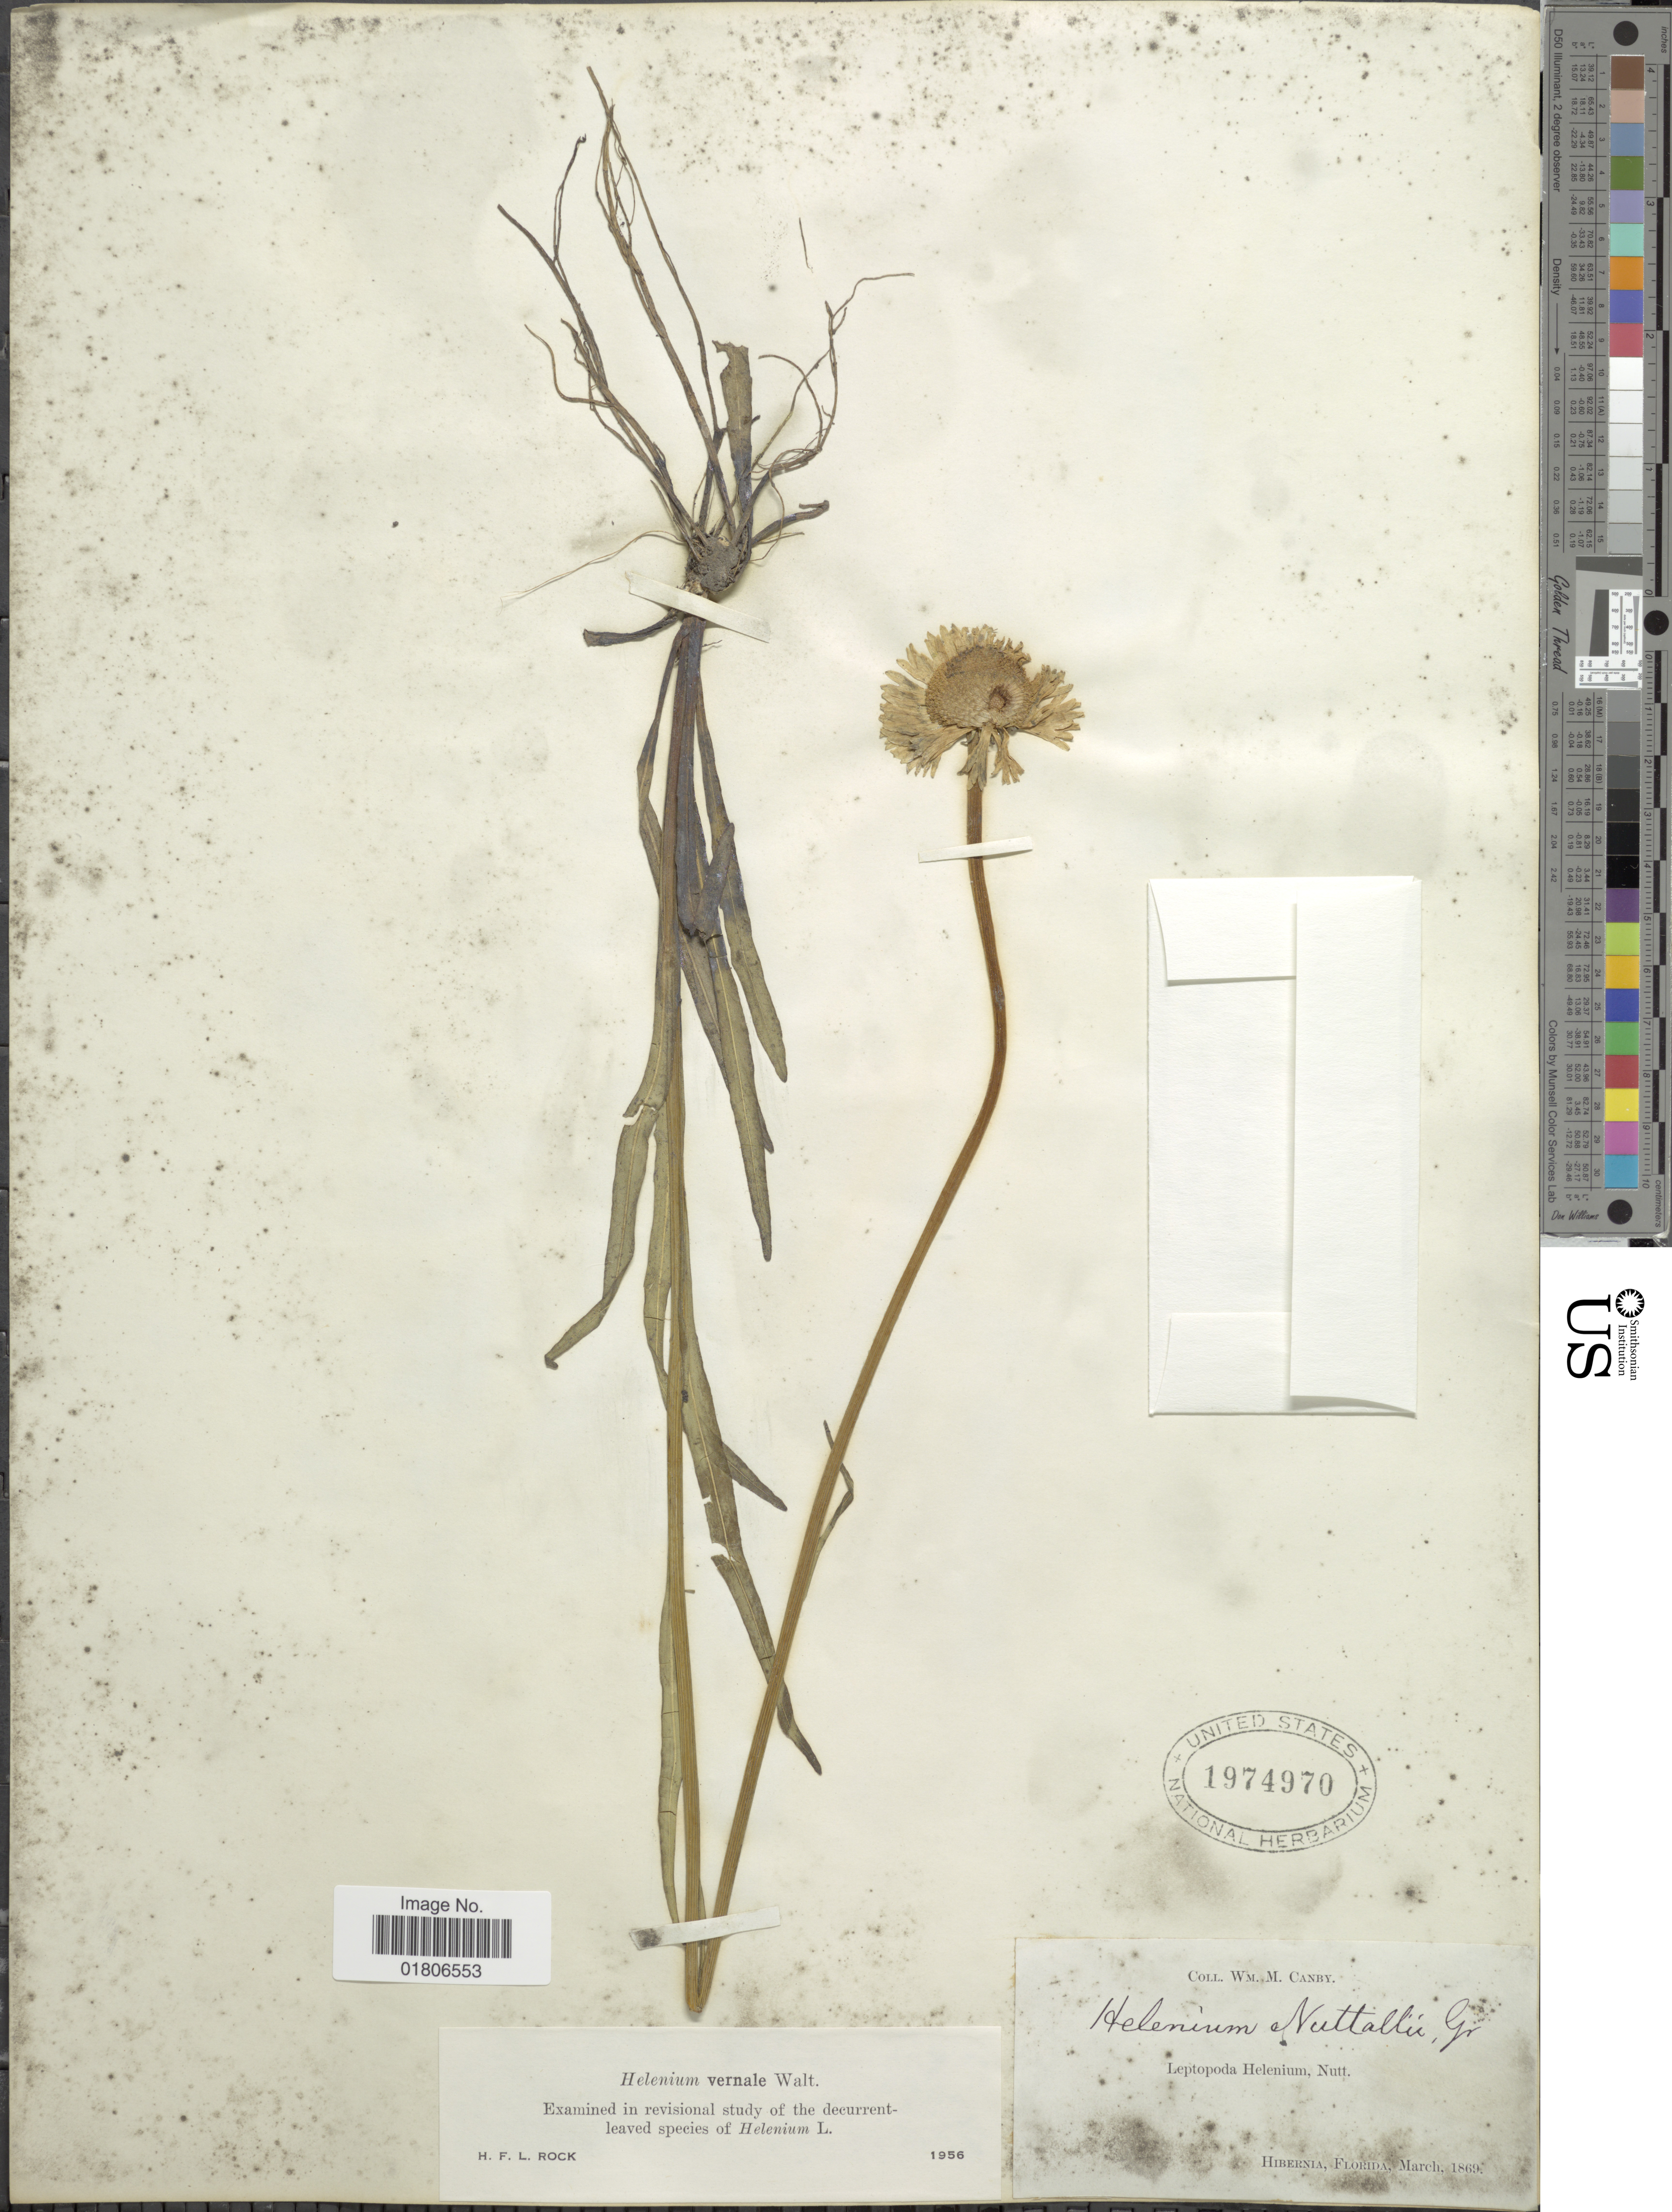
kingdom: Plantae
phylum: Tracheophyta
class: Magnoliopsida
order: Asterales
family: Asteraceae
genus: Helenium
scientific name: Helenium vernale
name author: Walter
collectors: W. M. Canby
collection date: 1869-03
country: United States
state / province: Florida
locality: Hibernia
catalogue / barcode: US 1974970